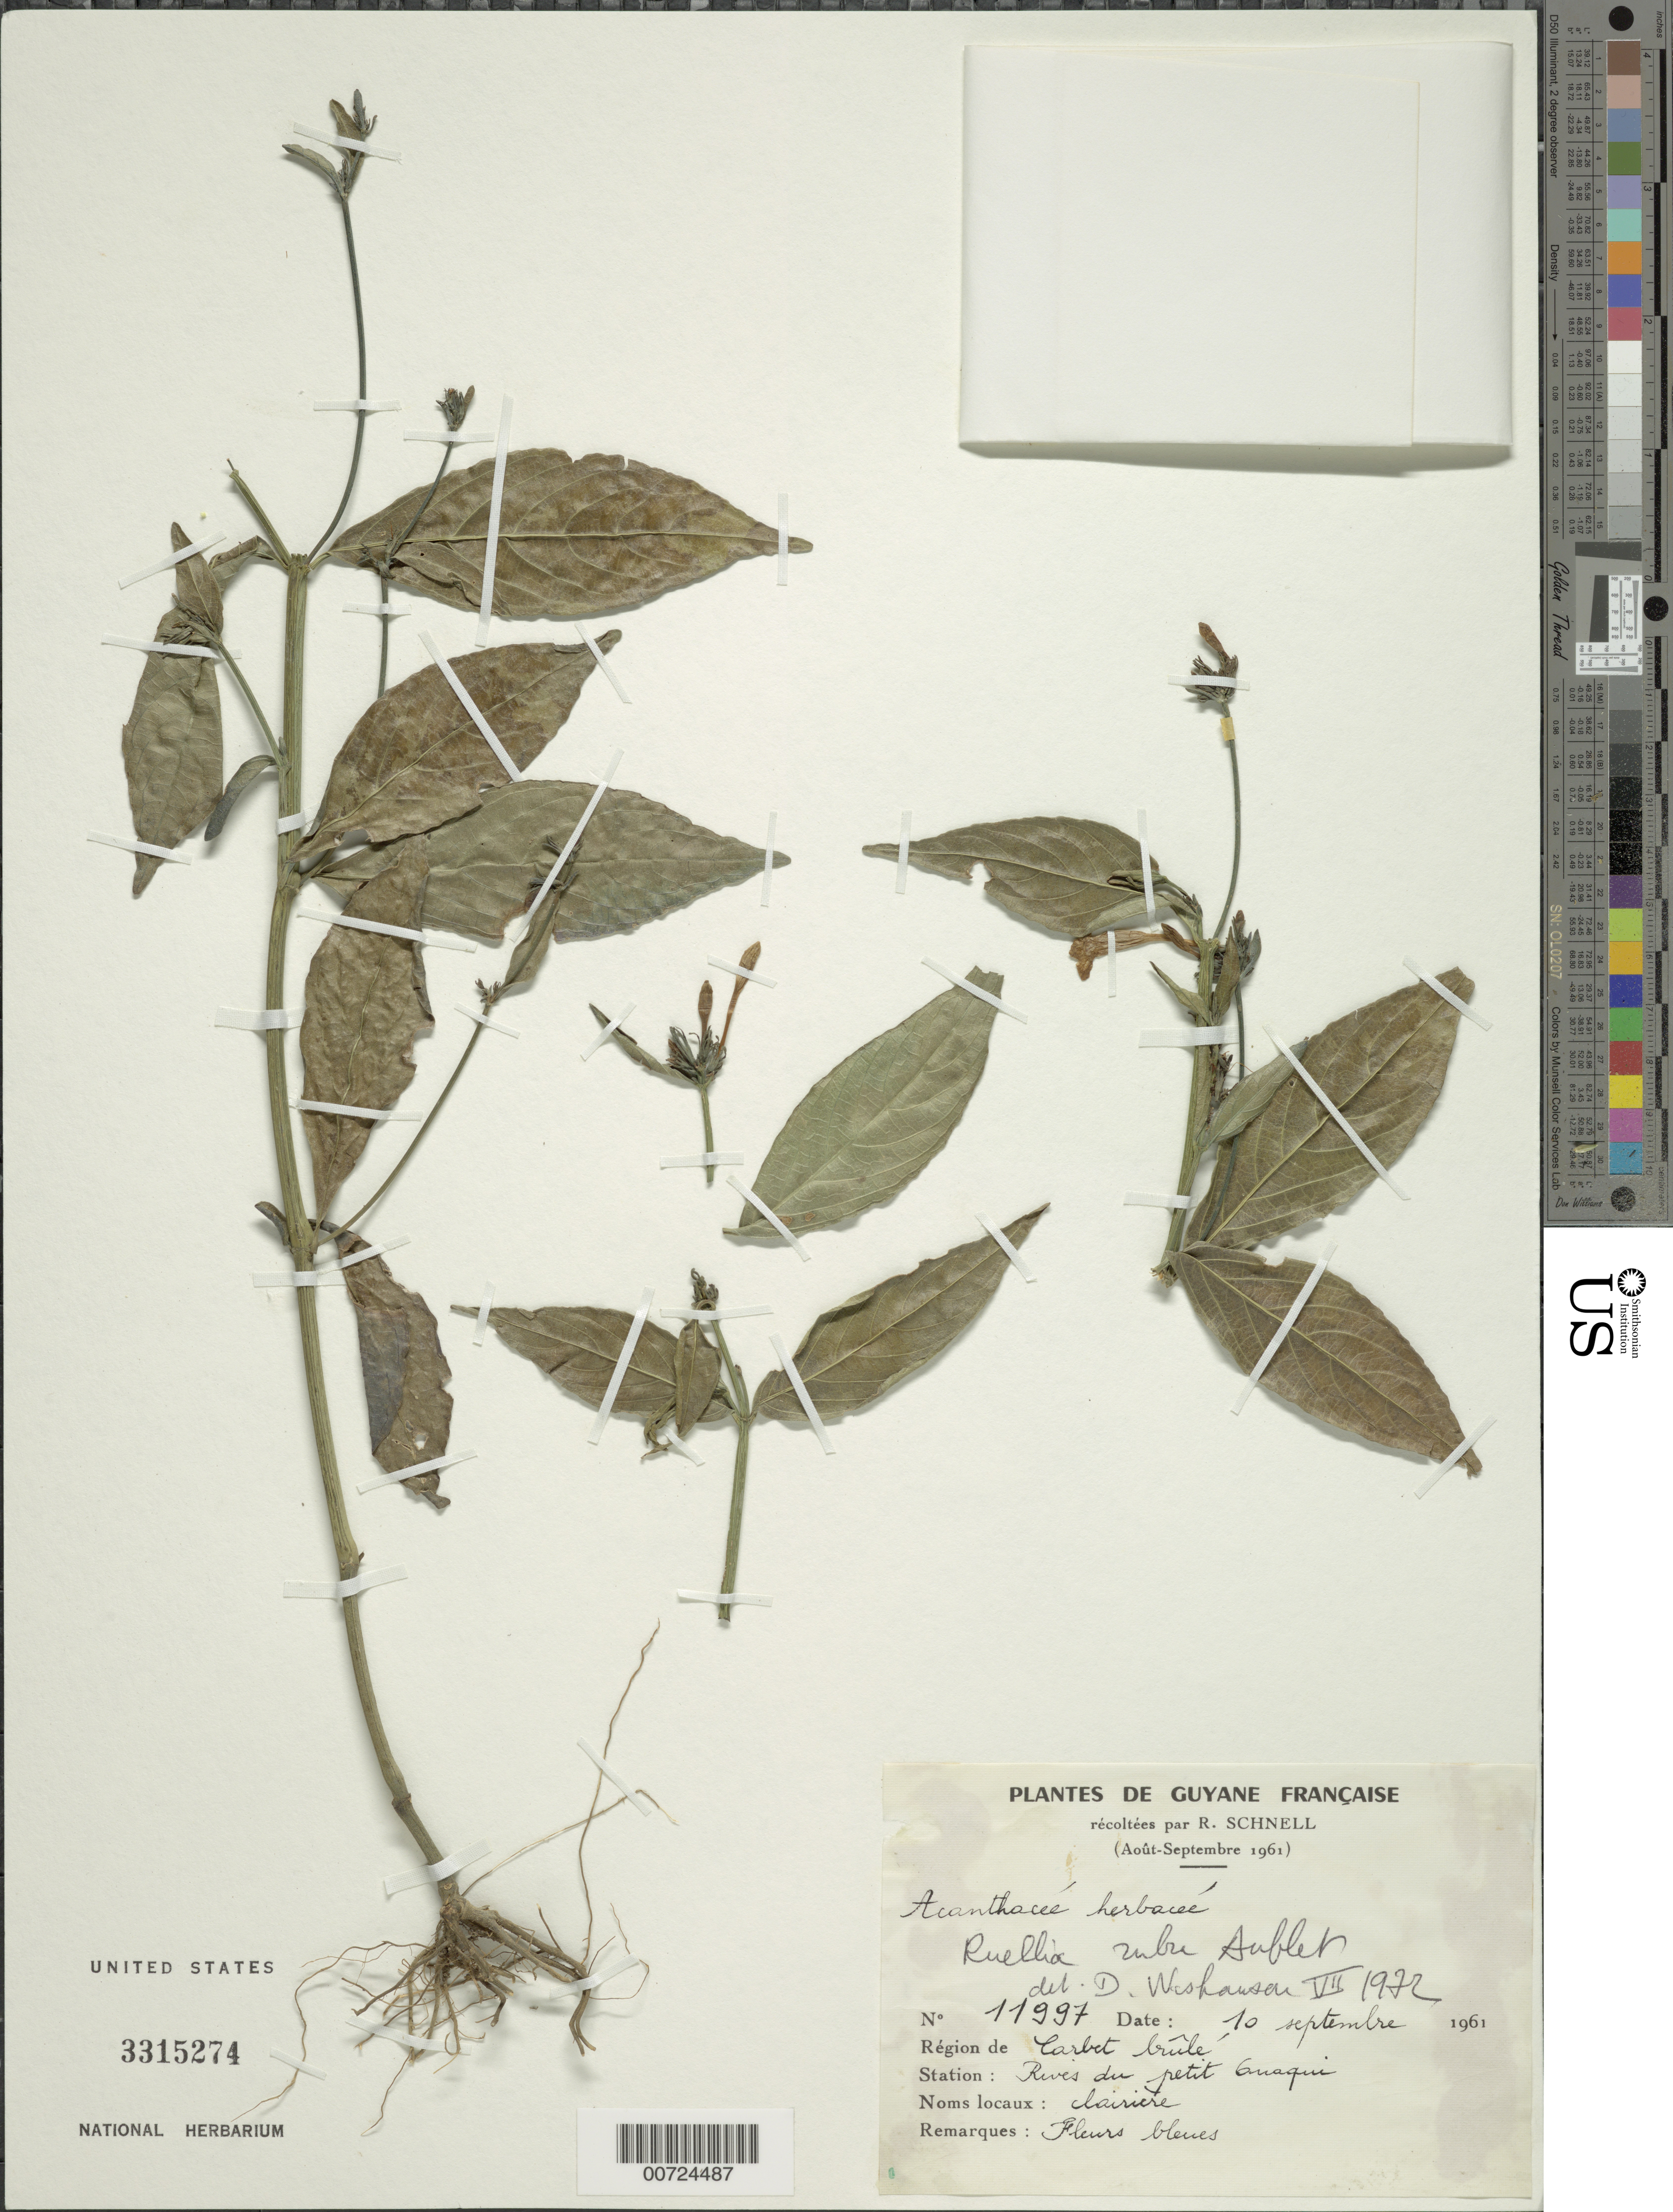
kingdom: Plantae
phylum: Tracheophyta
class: Magnoliopsida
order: Lamiales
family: Acanthaceae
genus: Ruellia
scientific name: Ruellia rubra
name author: Aubl.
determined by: Wasshausen, Dieter C., (BOT), Smithsonian Institution - National Museum of Natural History (UNITED STATES)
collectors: R. A. Schnell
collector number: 11997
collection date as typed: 10-Sep-61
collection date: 1961-09-10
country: French Guiana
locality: Saut Macaque à Carbet brulé; rives du petit Ouaqui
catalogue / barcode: US 3315274